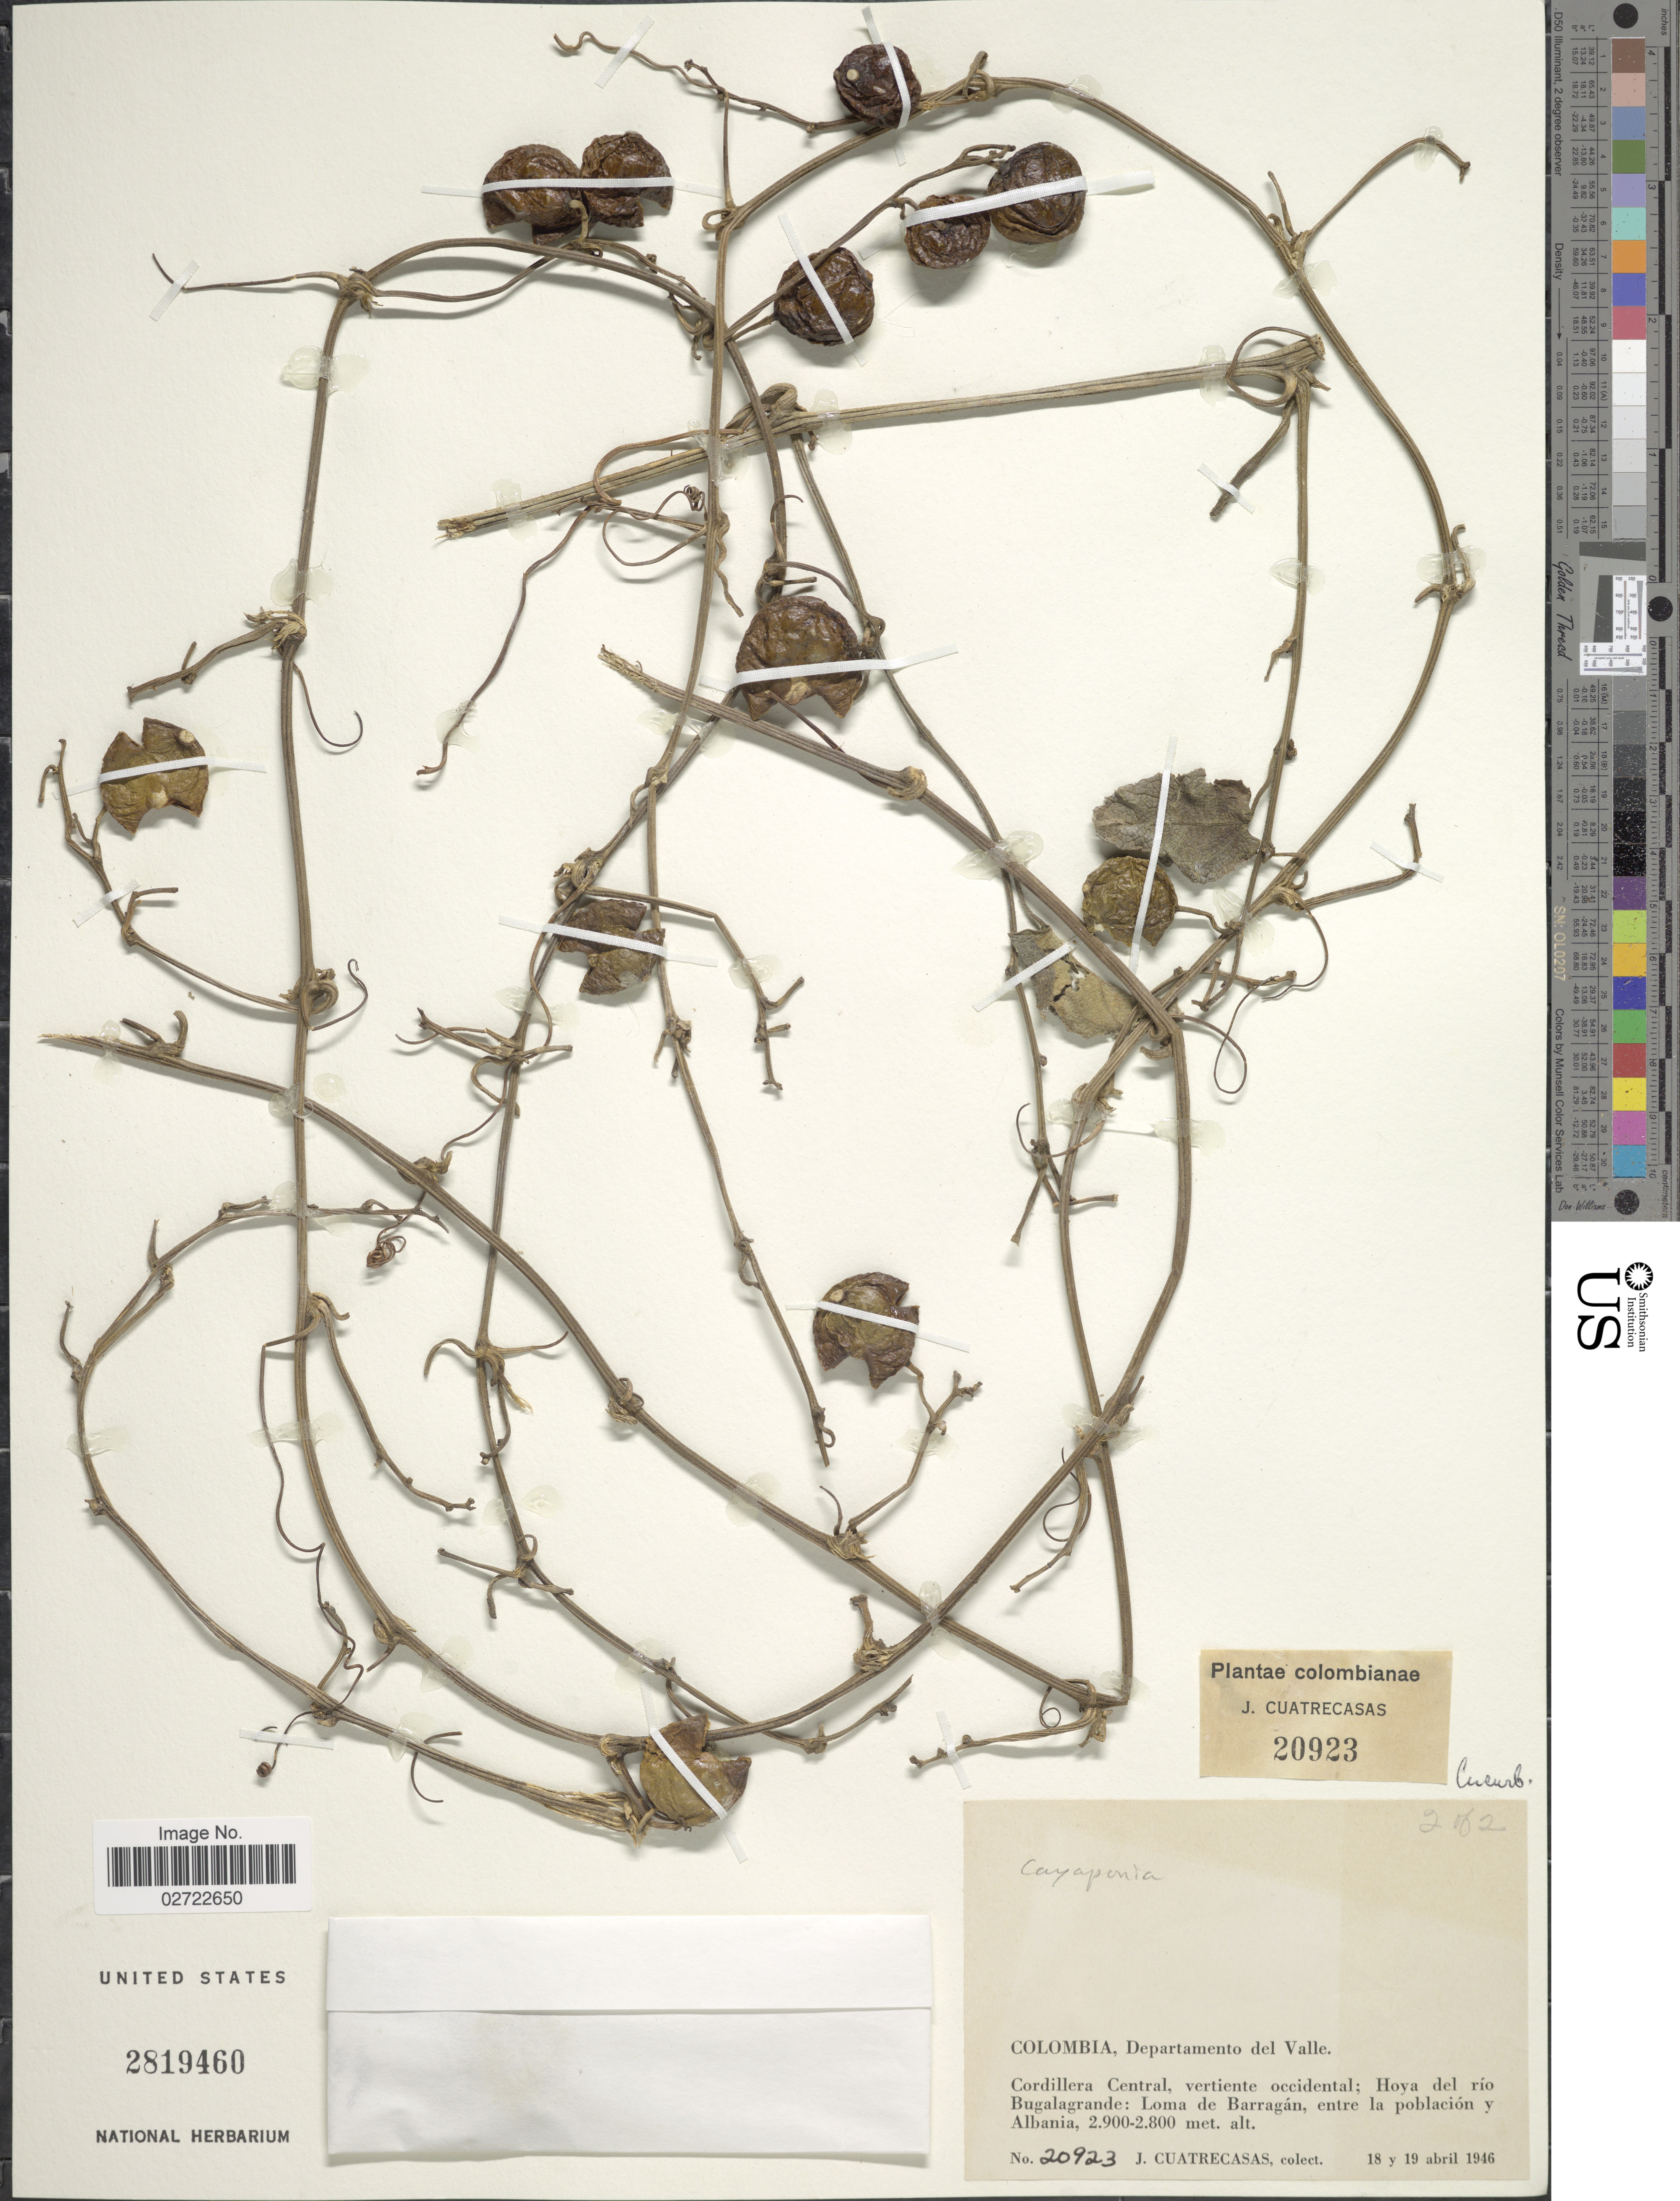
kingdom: Plantae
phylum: Tracheophyta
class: Magnoliopsida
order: Cucurbitales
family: Cucurbitaceae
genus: Cayaponia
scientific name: Cayaponia simplicifolia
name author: (Naudin) Cogn.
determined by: Nee, Michael H.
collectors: J. Cuatrecasas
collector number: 20923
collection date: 1946-04-18/1946-04-19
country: Colombia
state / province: Valle del Cauca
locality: Departamento del Valle. Cordillera Central, vertiente occidental: Hoya del rio Bugalagrande: Loma de Barragan, entre la poblacion y Albania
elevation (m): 2800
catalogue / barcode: US 2819460